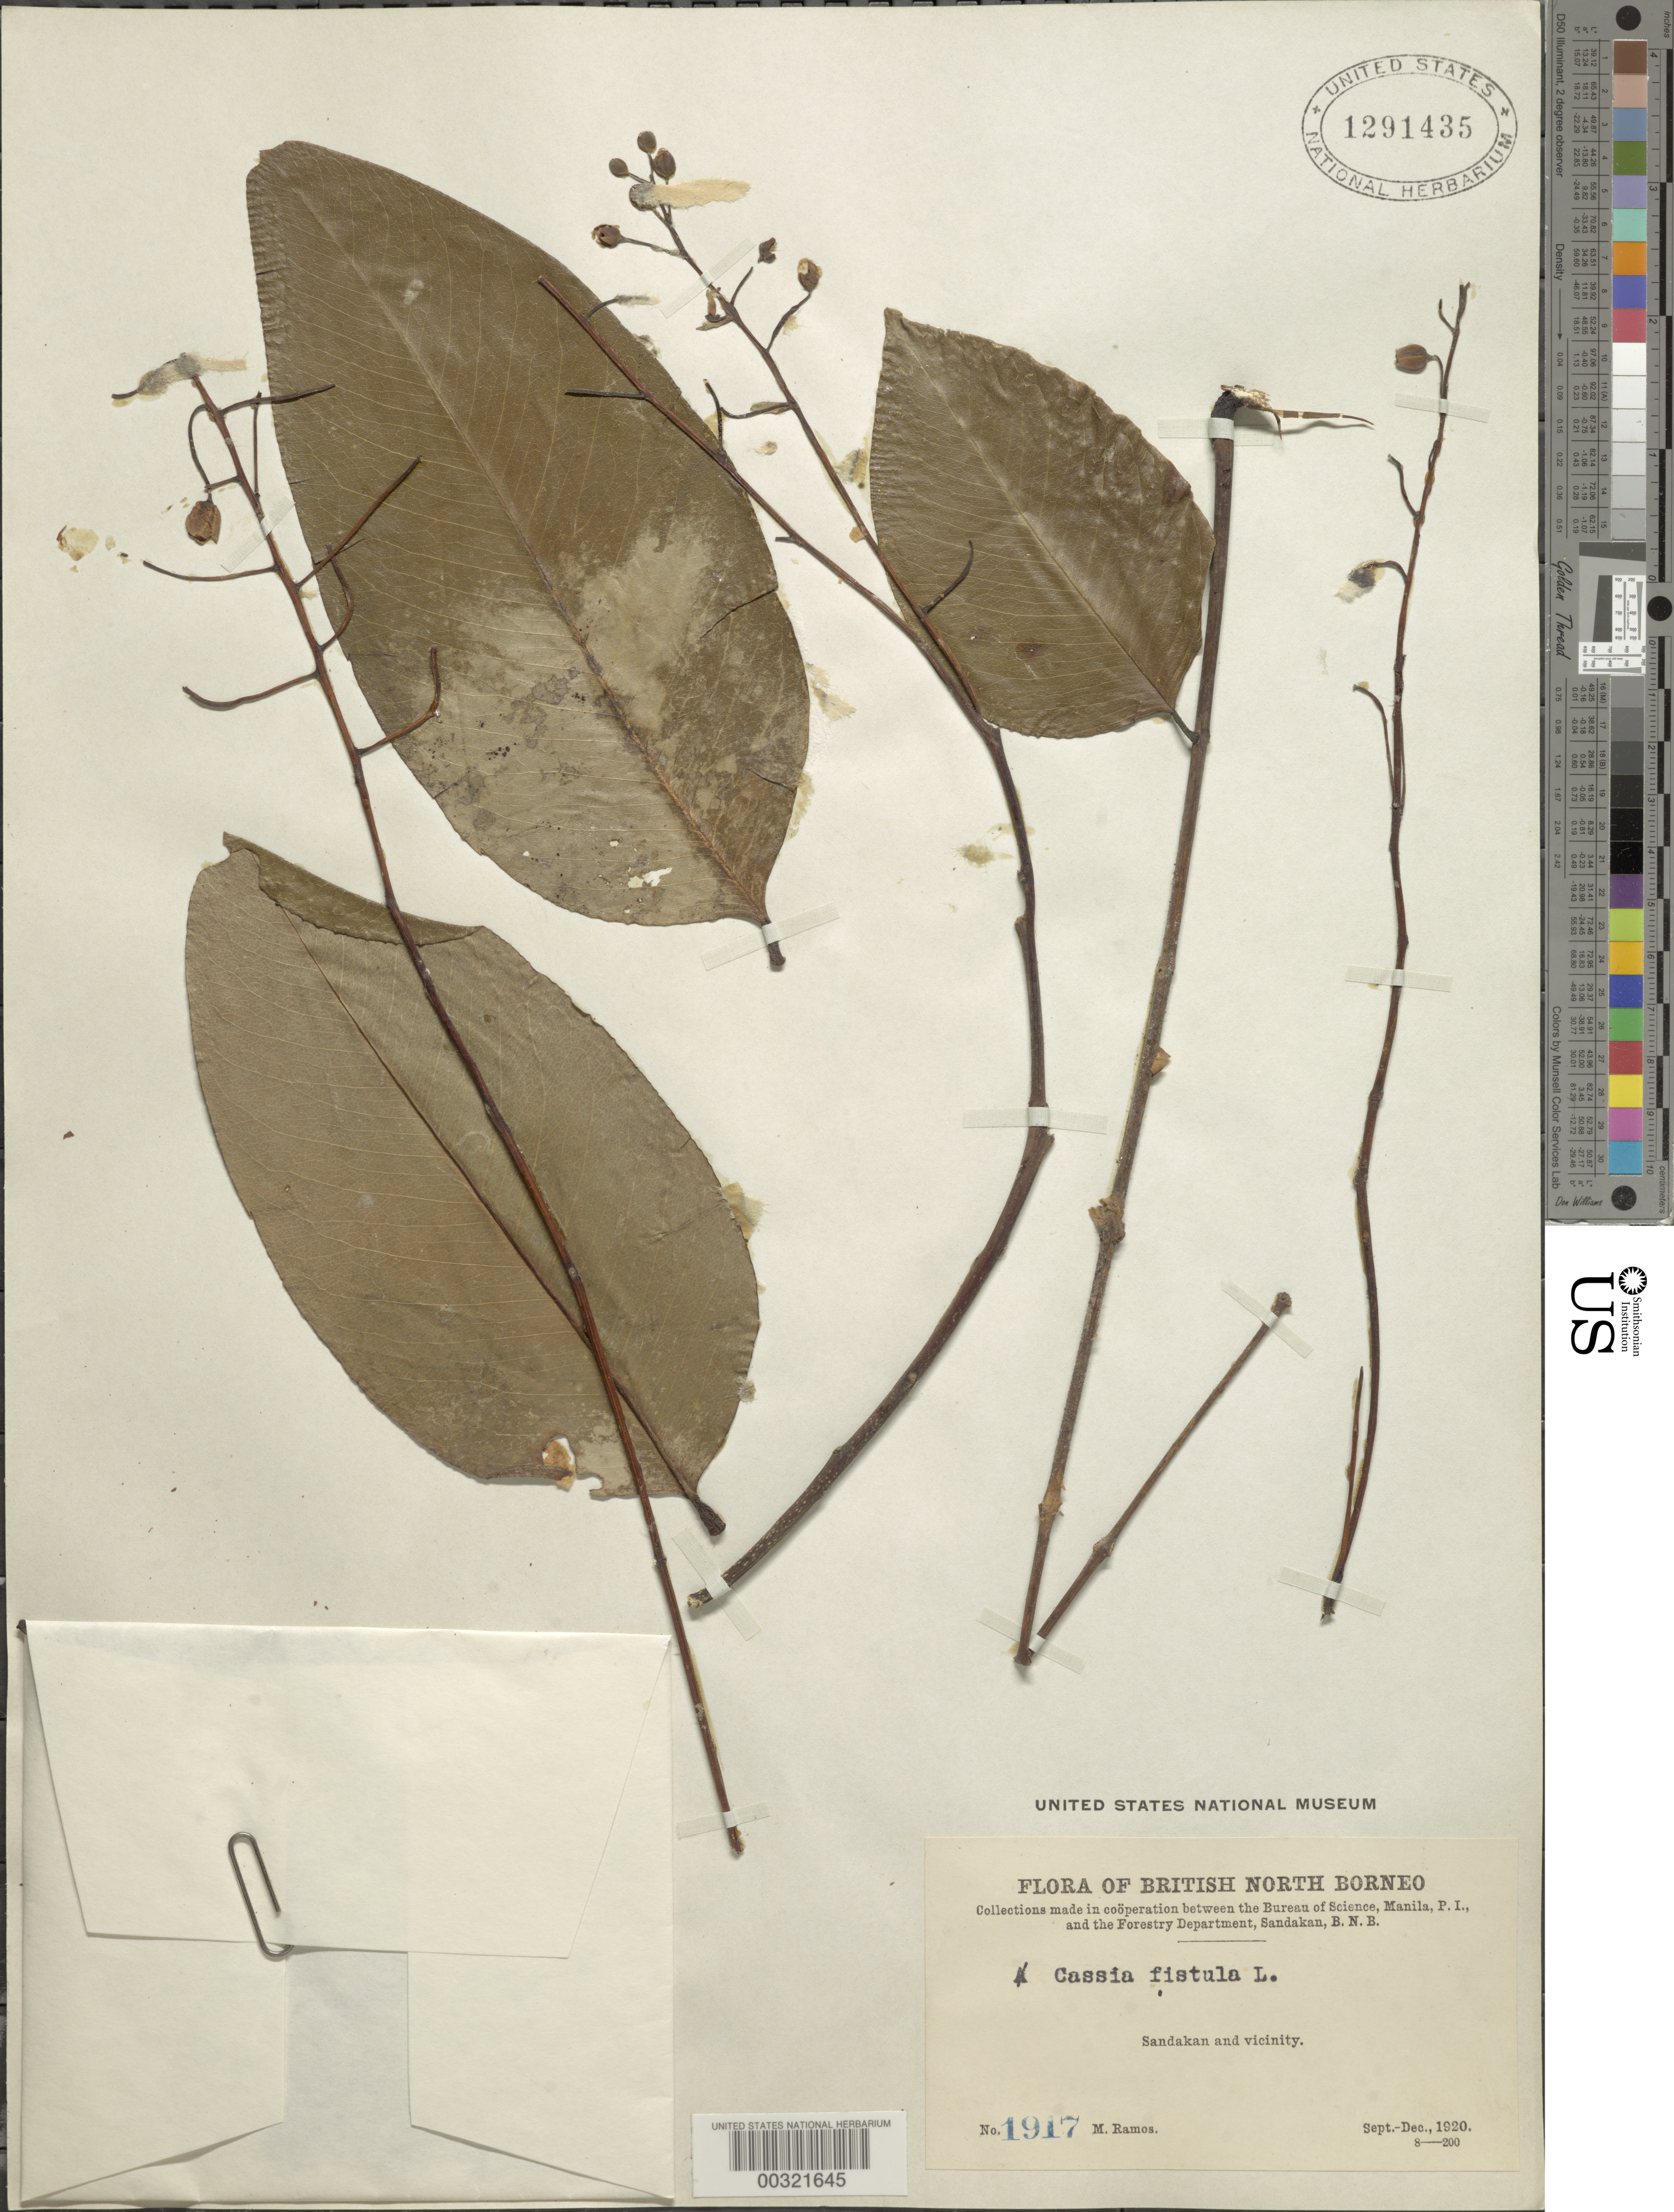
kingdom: Plantae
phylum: Tracheophyta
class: Magnoliopsida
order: Fabales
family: Fabaceae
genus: Cassia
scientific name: Cassia fistula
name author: L.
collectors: M. Ramos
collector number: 1917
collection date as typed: Sep 1920 to -- Dec 1920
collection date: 1920-09/1920-12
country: Malaysia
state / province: Sabah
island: Borneo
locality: Sandakan and vicinity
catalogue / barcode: US 1291435